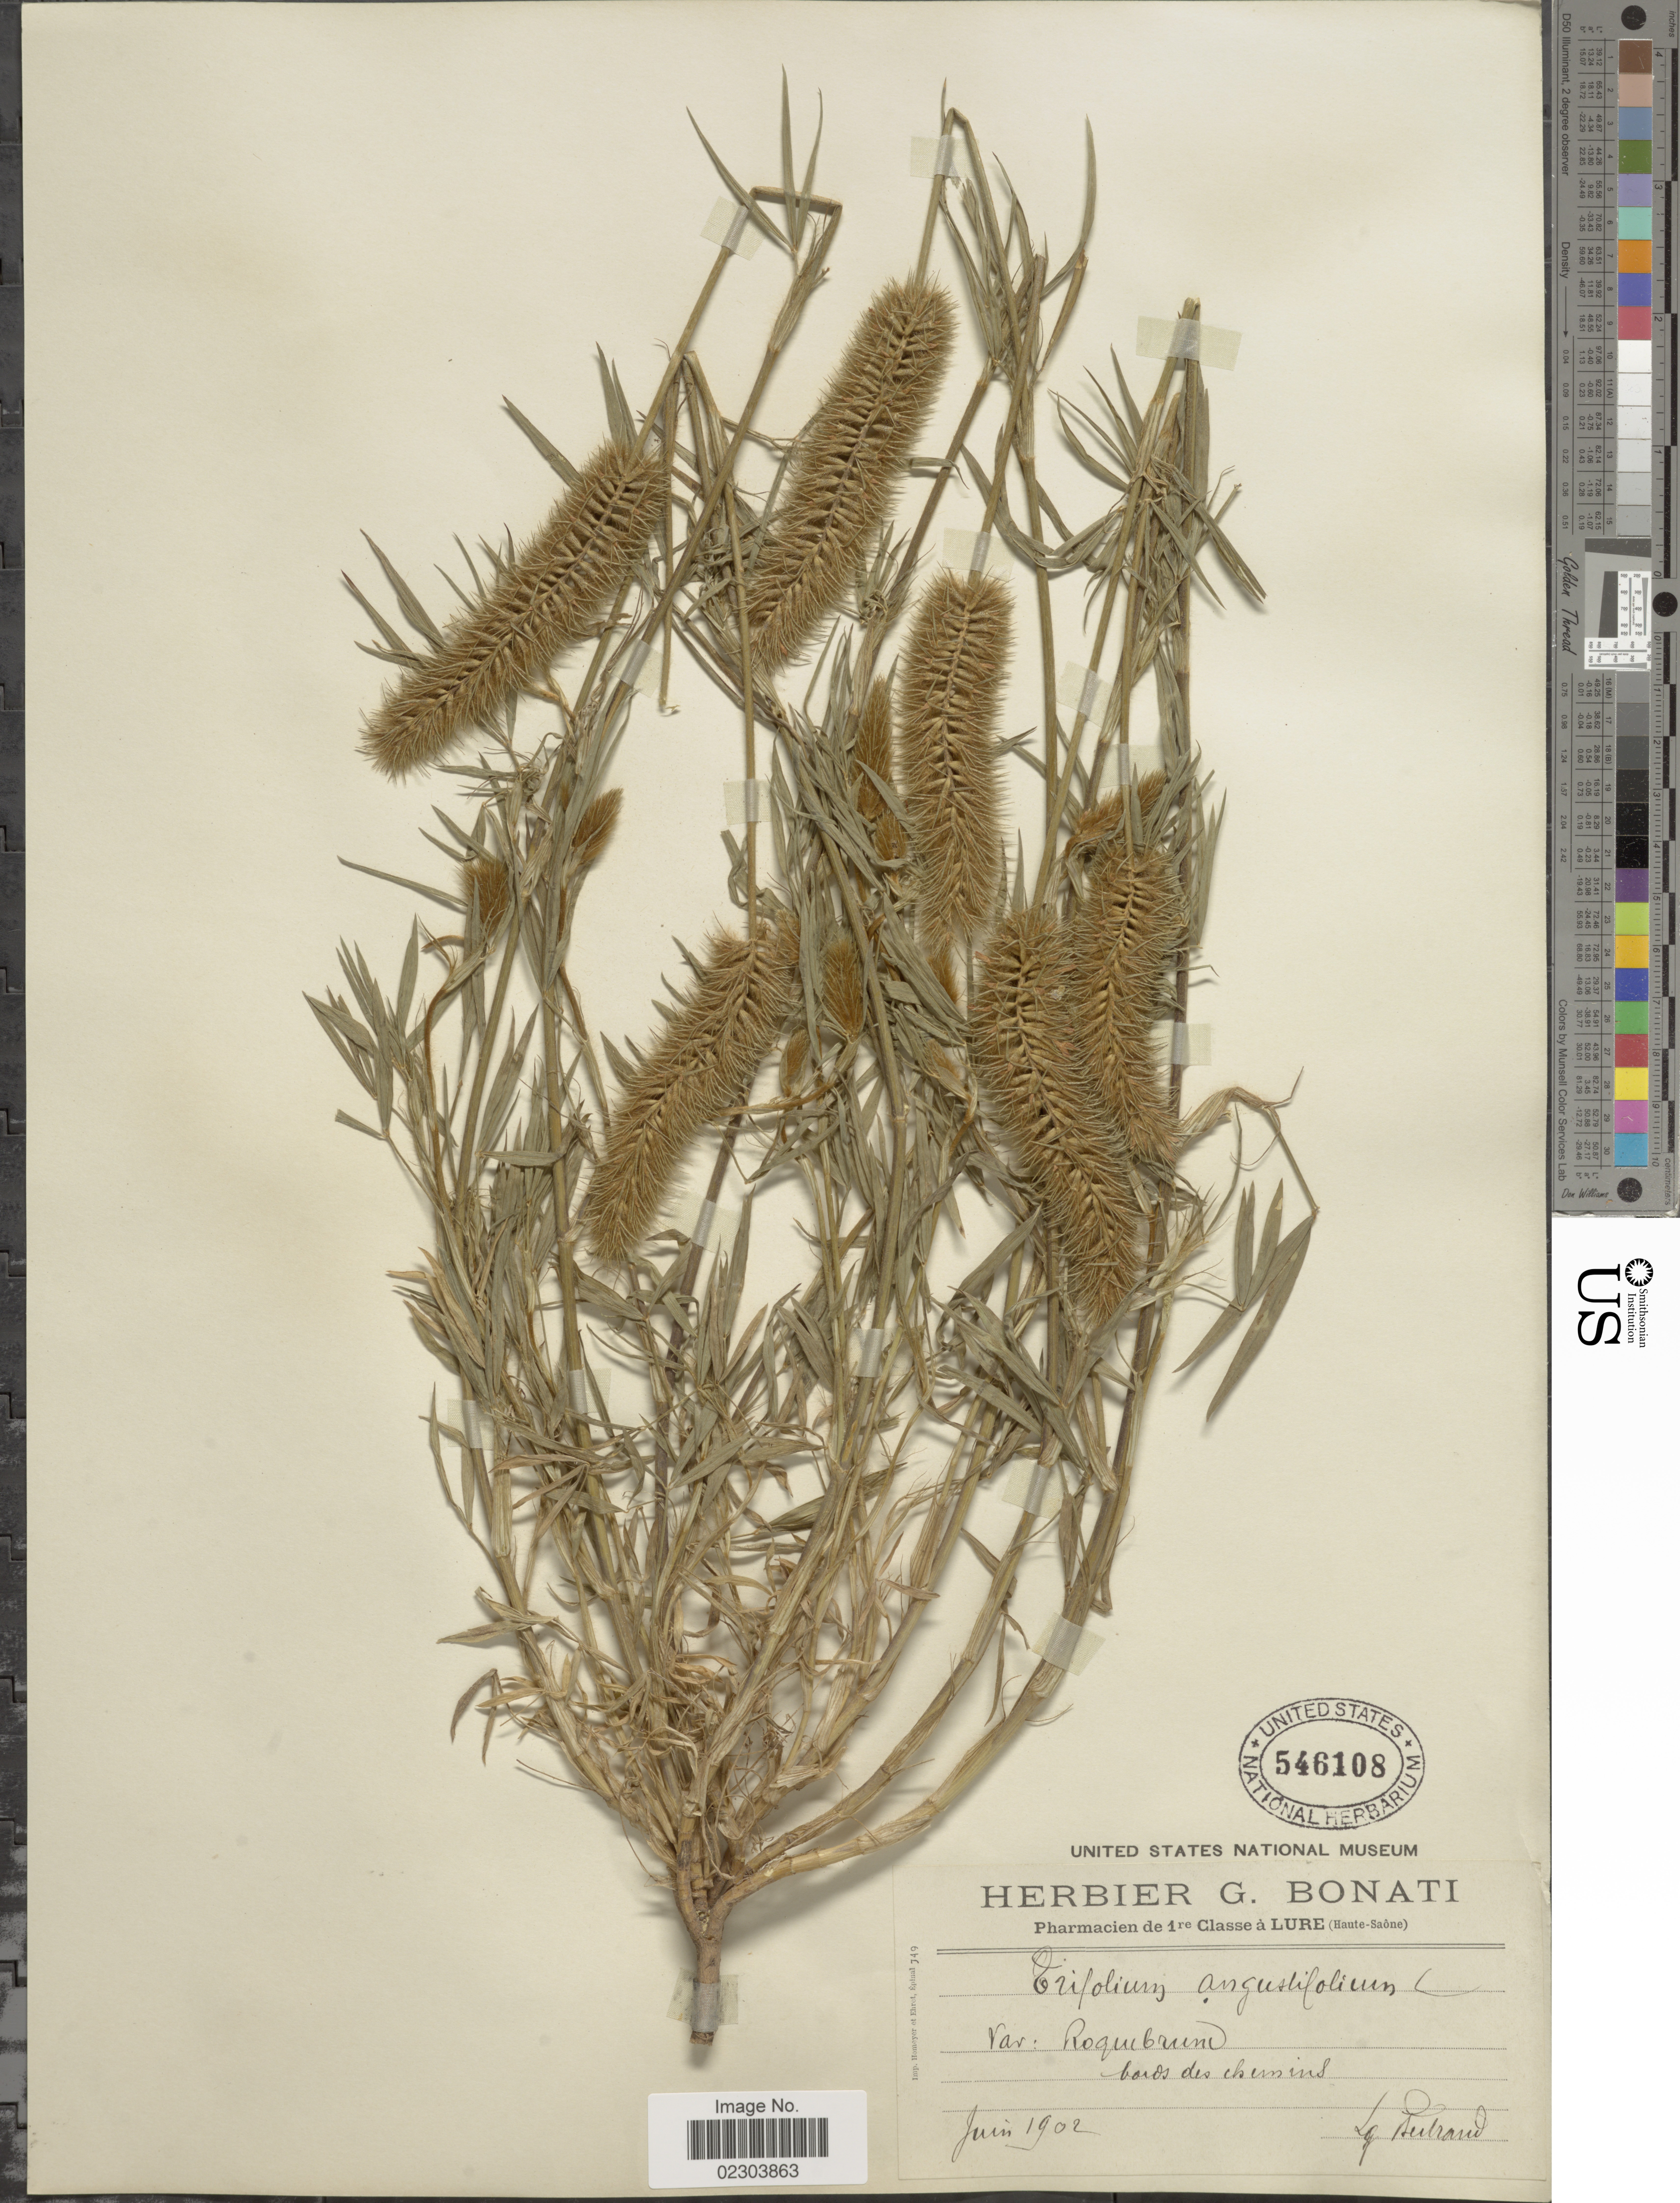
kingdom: Plantae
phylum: Tracheophyta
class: Magnoliopsida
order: Fabales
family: Fabaceae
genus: Trifolium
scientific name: Trifolium angustifolium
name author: L.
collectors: G. Bonati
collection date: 1902-06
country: France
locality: Var: Rogubrum, baros des chemins [interpreted]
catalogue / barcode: US 546108